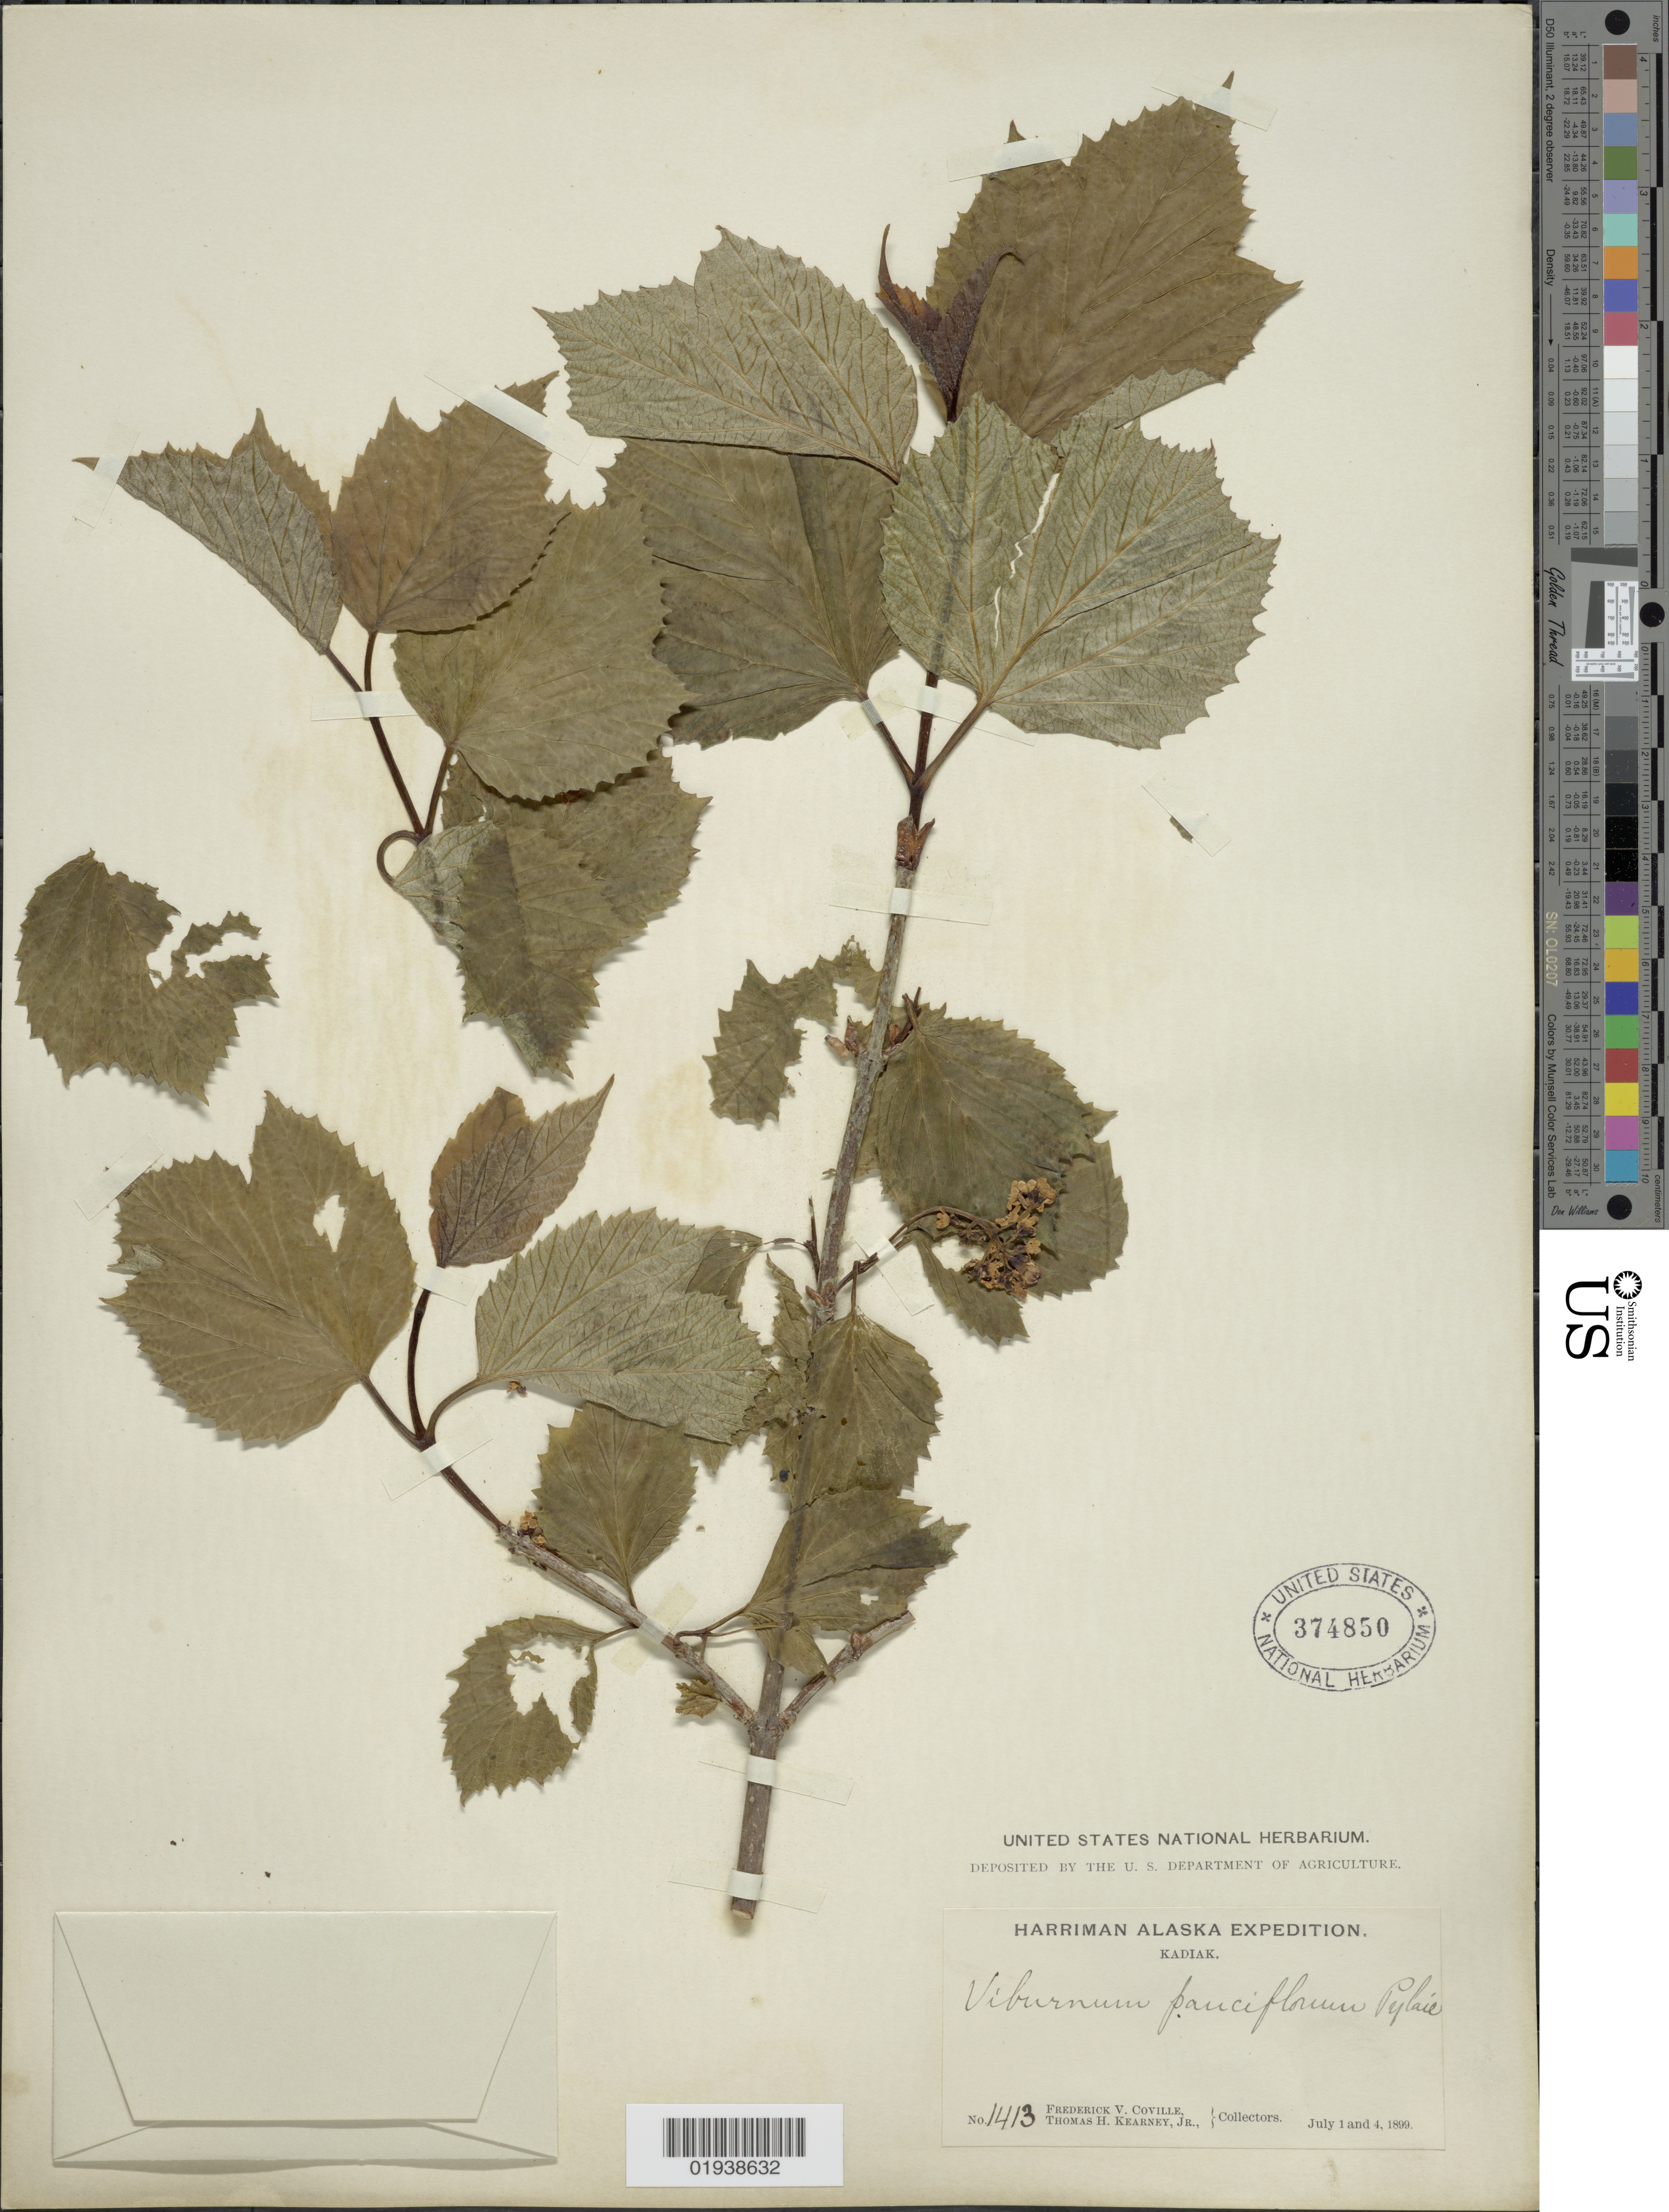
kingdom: Plantae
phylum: Tracheophyta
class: Magnoliopsida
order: Dipsacales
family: Viburnaceae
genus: Viburnum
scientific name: Viburnum edule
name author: (Michx.) Raf.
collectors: F. V. Coville & T. H. Kearney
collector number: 1413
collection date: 1899-07-01/1899-07-04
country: United States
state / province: Alaska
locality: Kadiak.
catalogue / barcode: US 374850